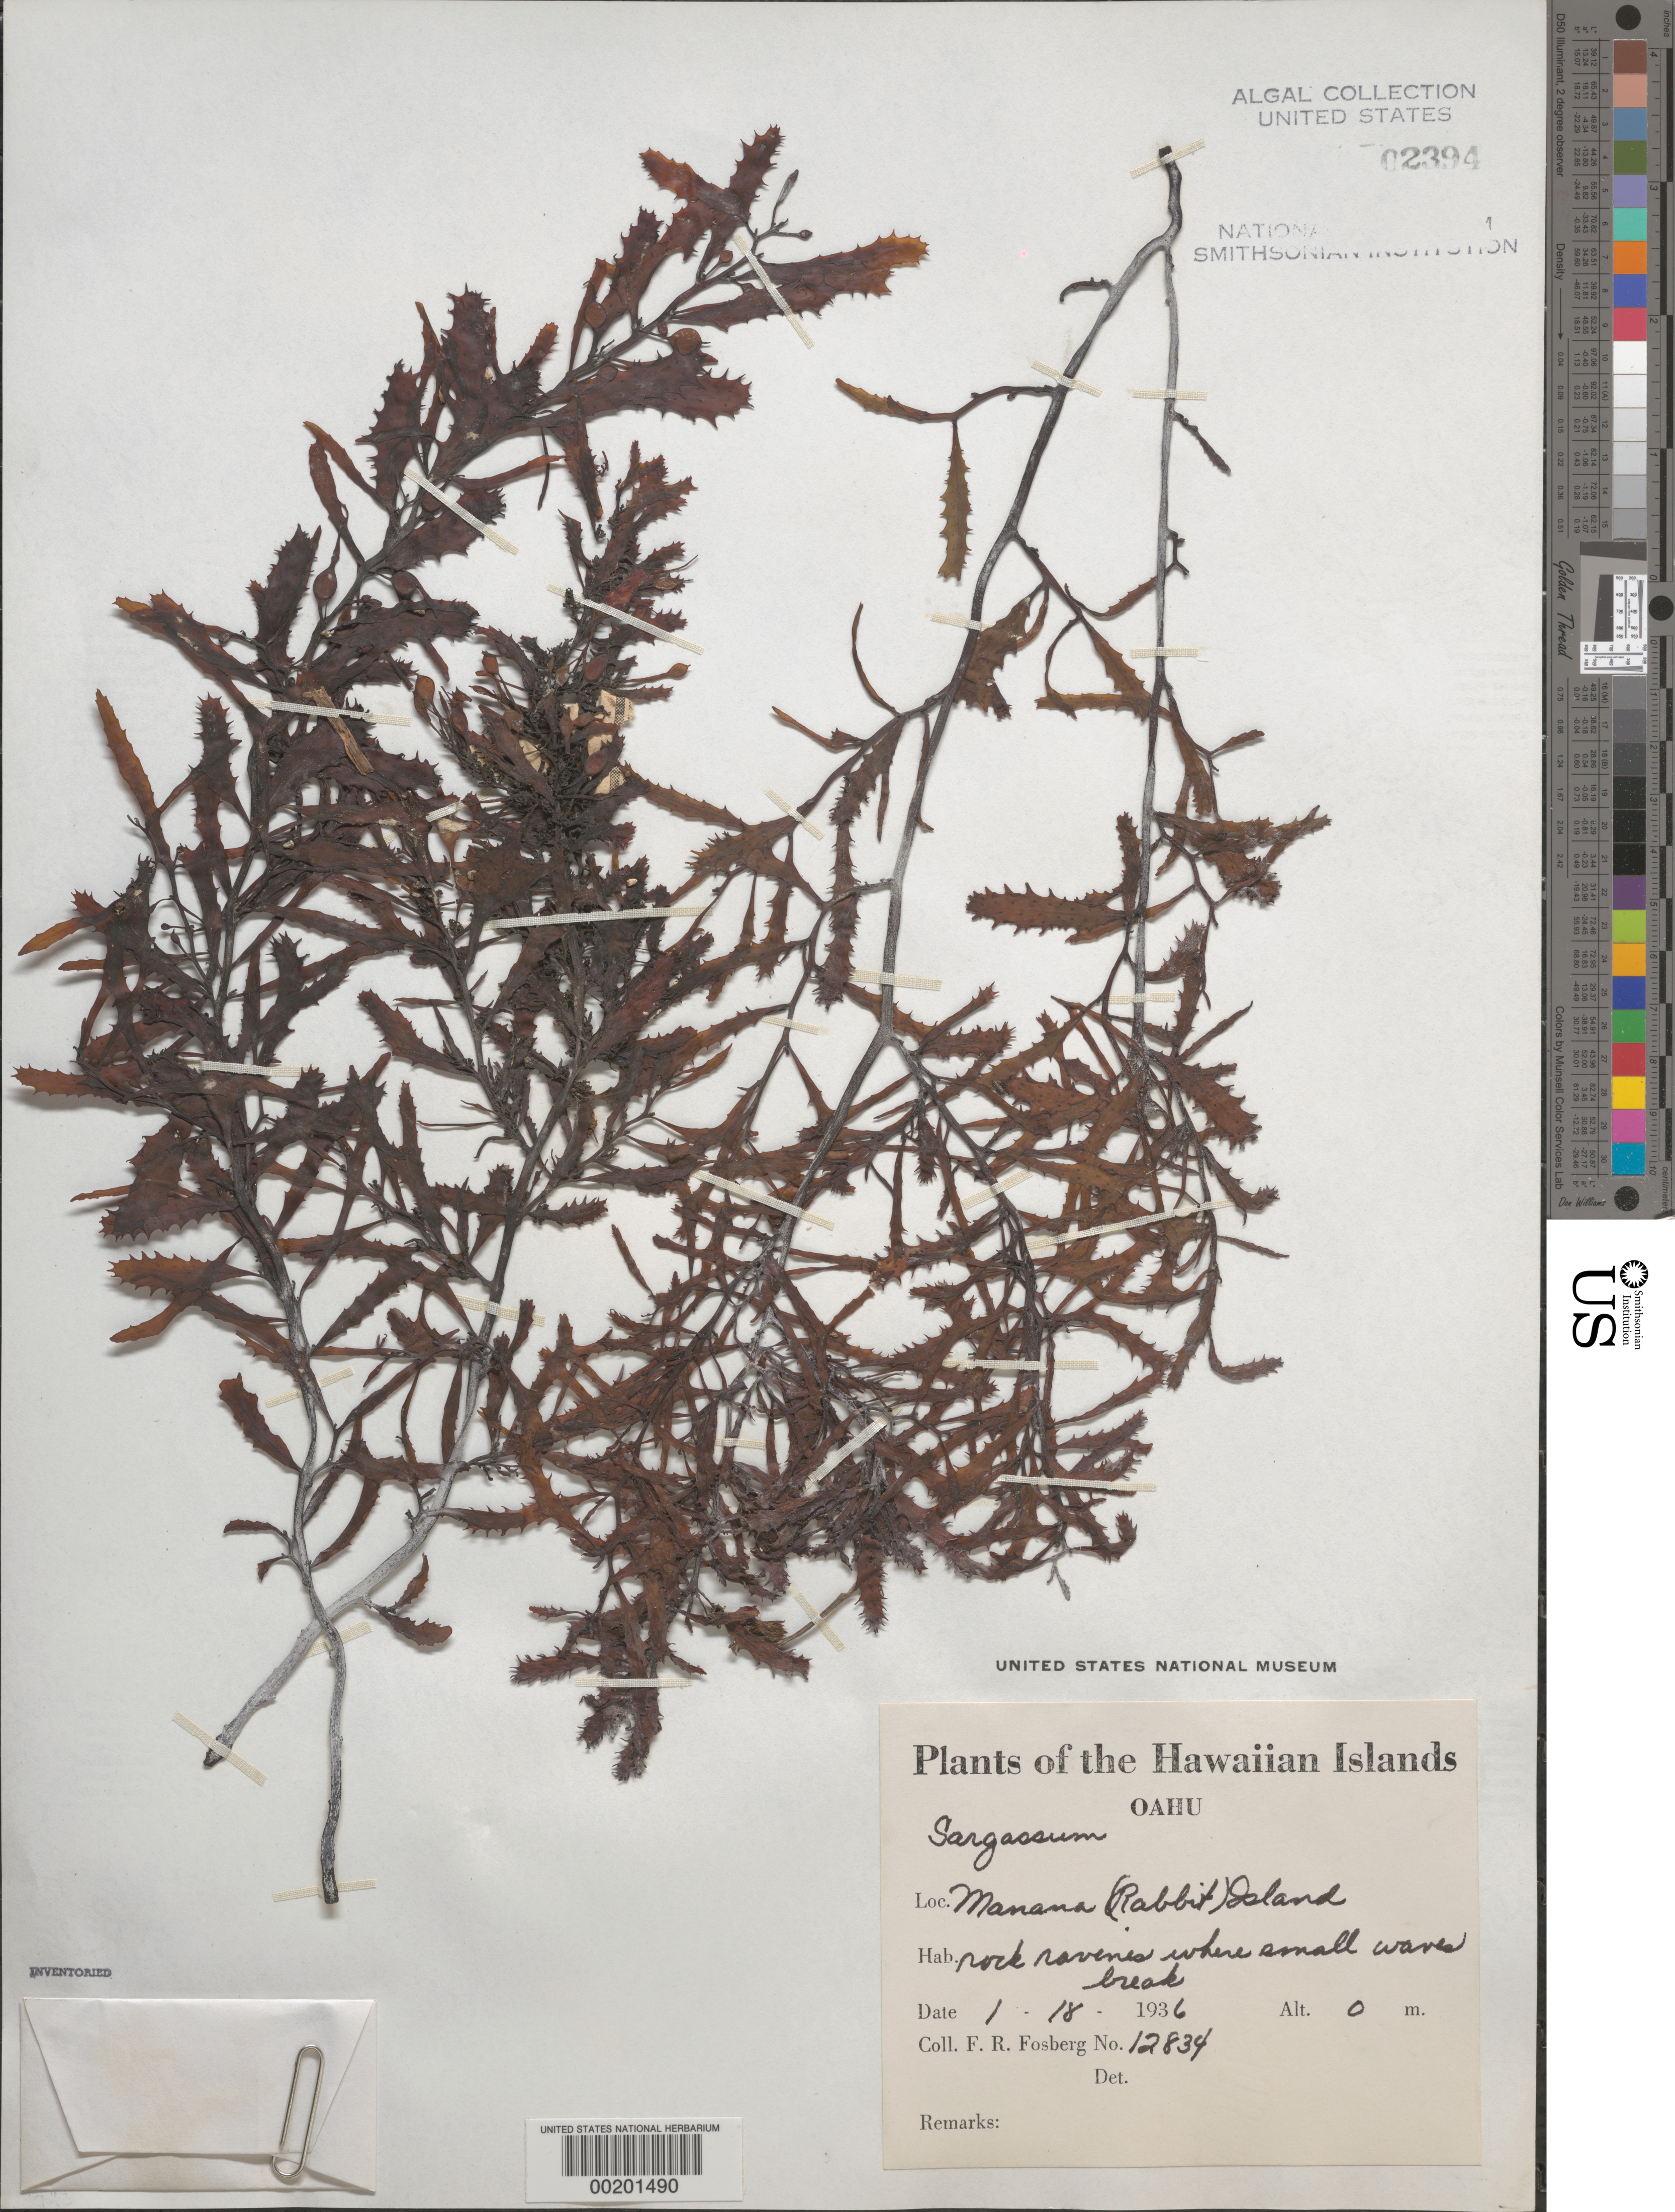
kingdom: Chromista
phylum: Ochrophyta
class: Phaeophyceae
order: Fucales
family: Sargassaceae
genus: Sargassum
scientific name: Sargassum sp.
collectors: F. R. Fosberg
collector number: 12834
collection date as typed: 18 Jan 1936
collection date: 1936-01-18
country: United States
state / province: Hawaii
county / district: Honolulu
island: Oahu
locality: Manana Island (Rabbit Island)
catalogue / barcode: US 2394